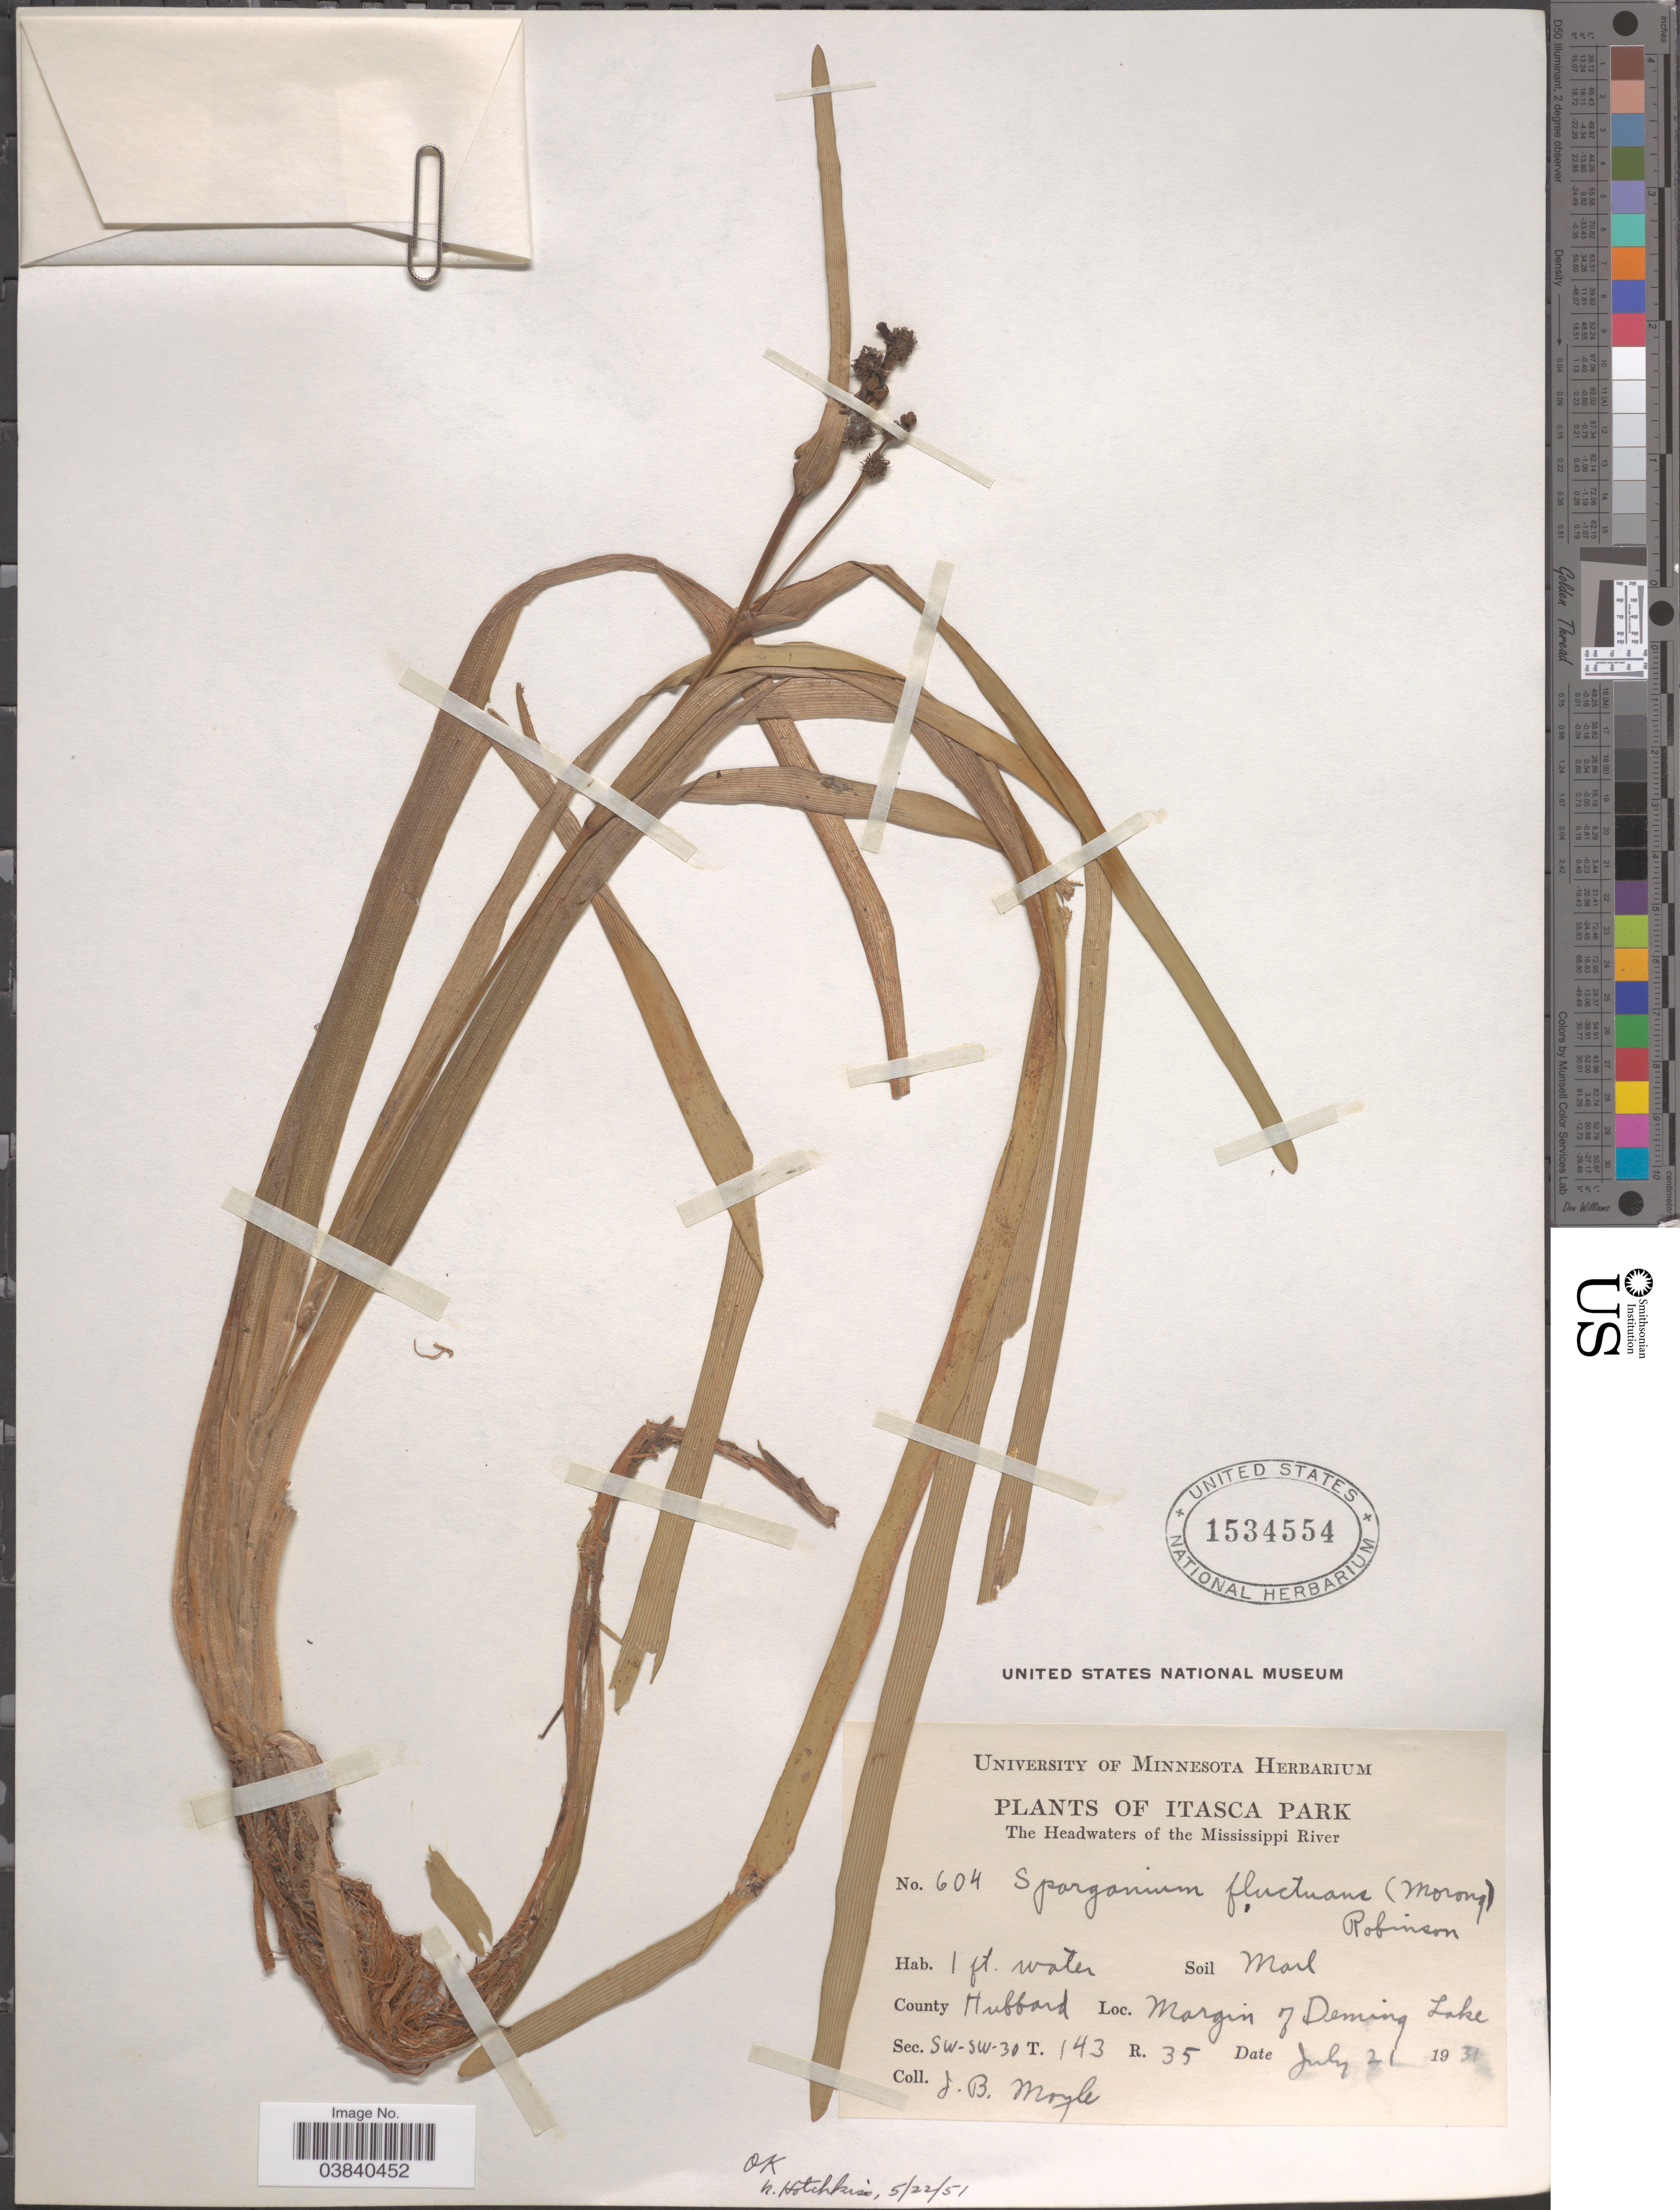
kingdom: Plantae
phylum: Tracheophyta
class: Liliopsida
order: Poales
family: Typhaceae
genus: Sparganium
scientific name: Sparganium fluctuans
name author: (Engelm.) B.L. Rob.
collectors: J. Moyle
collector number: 604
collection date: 1931-07-21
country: United States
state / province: Minnesota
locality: Itasca Park. The Headwaters of the Mississippi River. County Hubbard. Margin of Deming Lake. Sec. SW-SW-30 T.143 R. 35.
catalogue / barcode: US 1534554